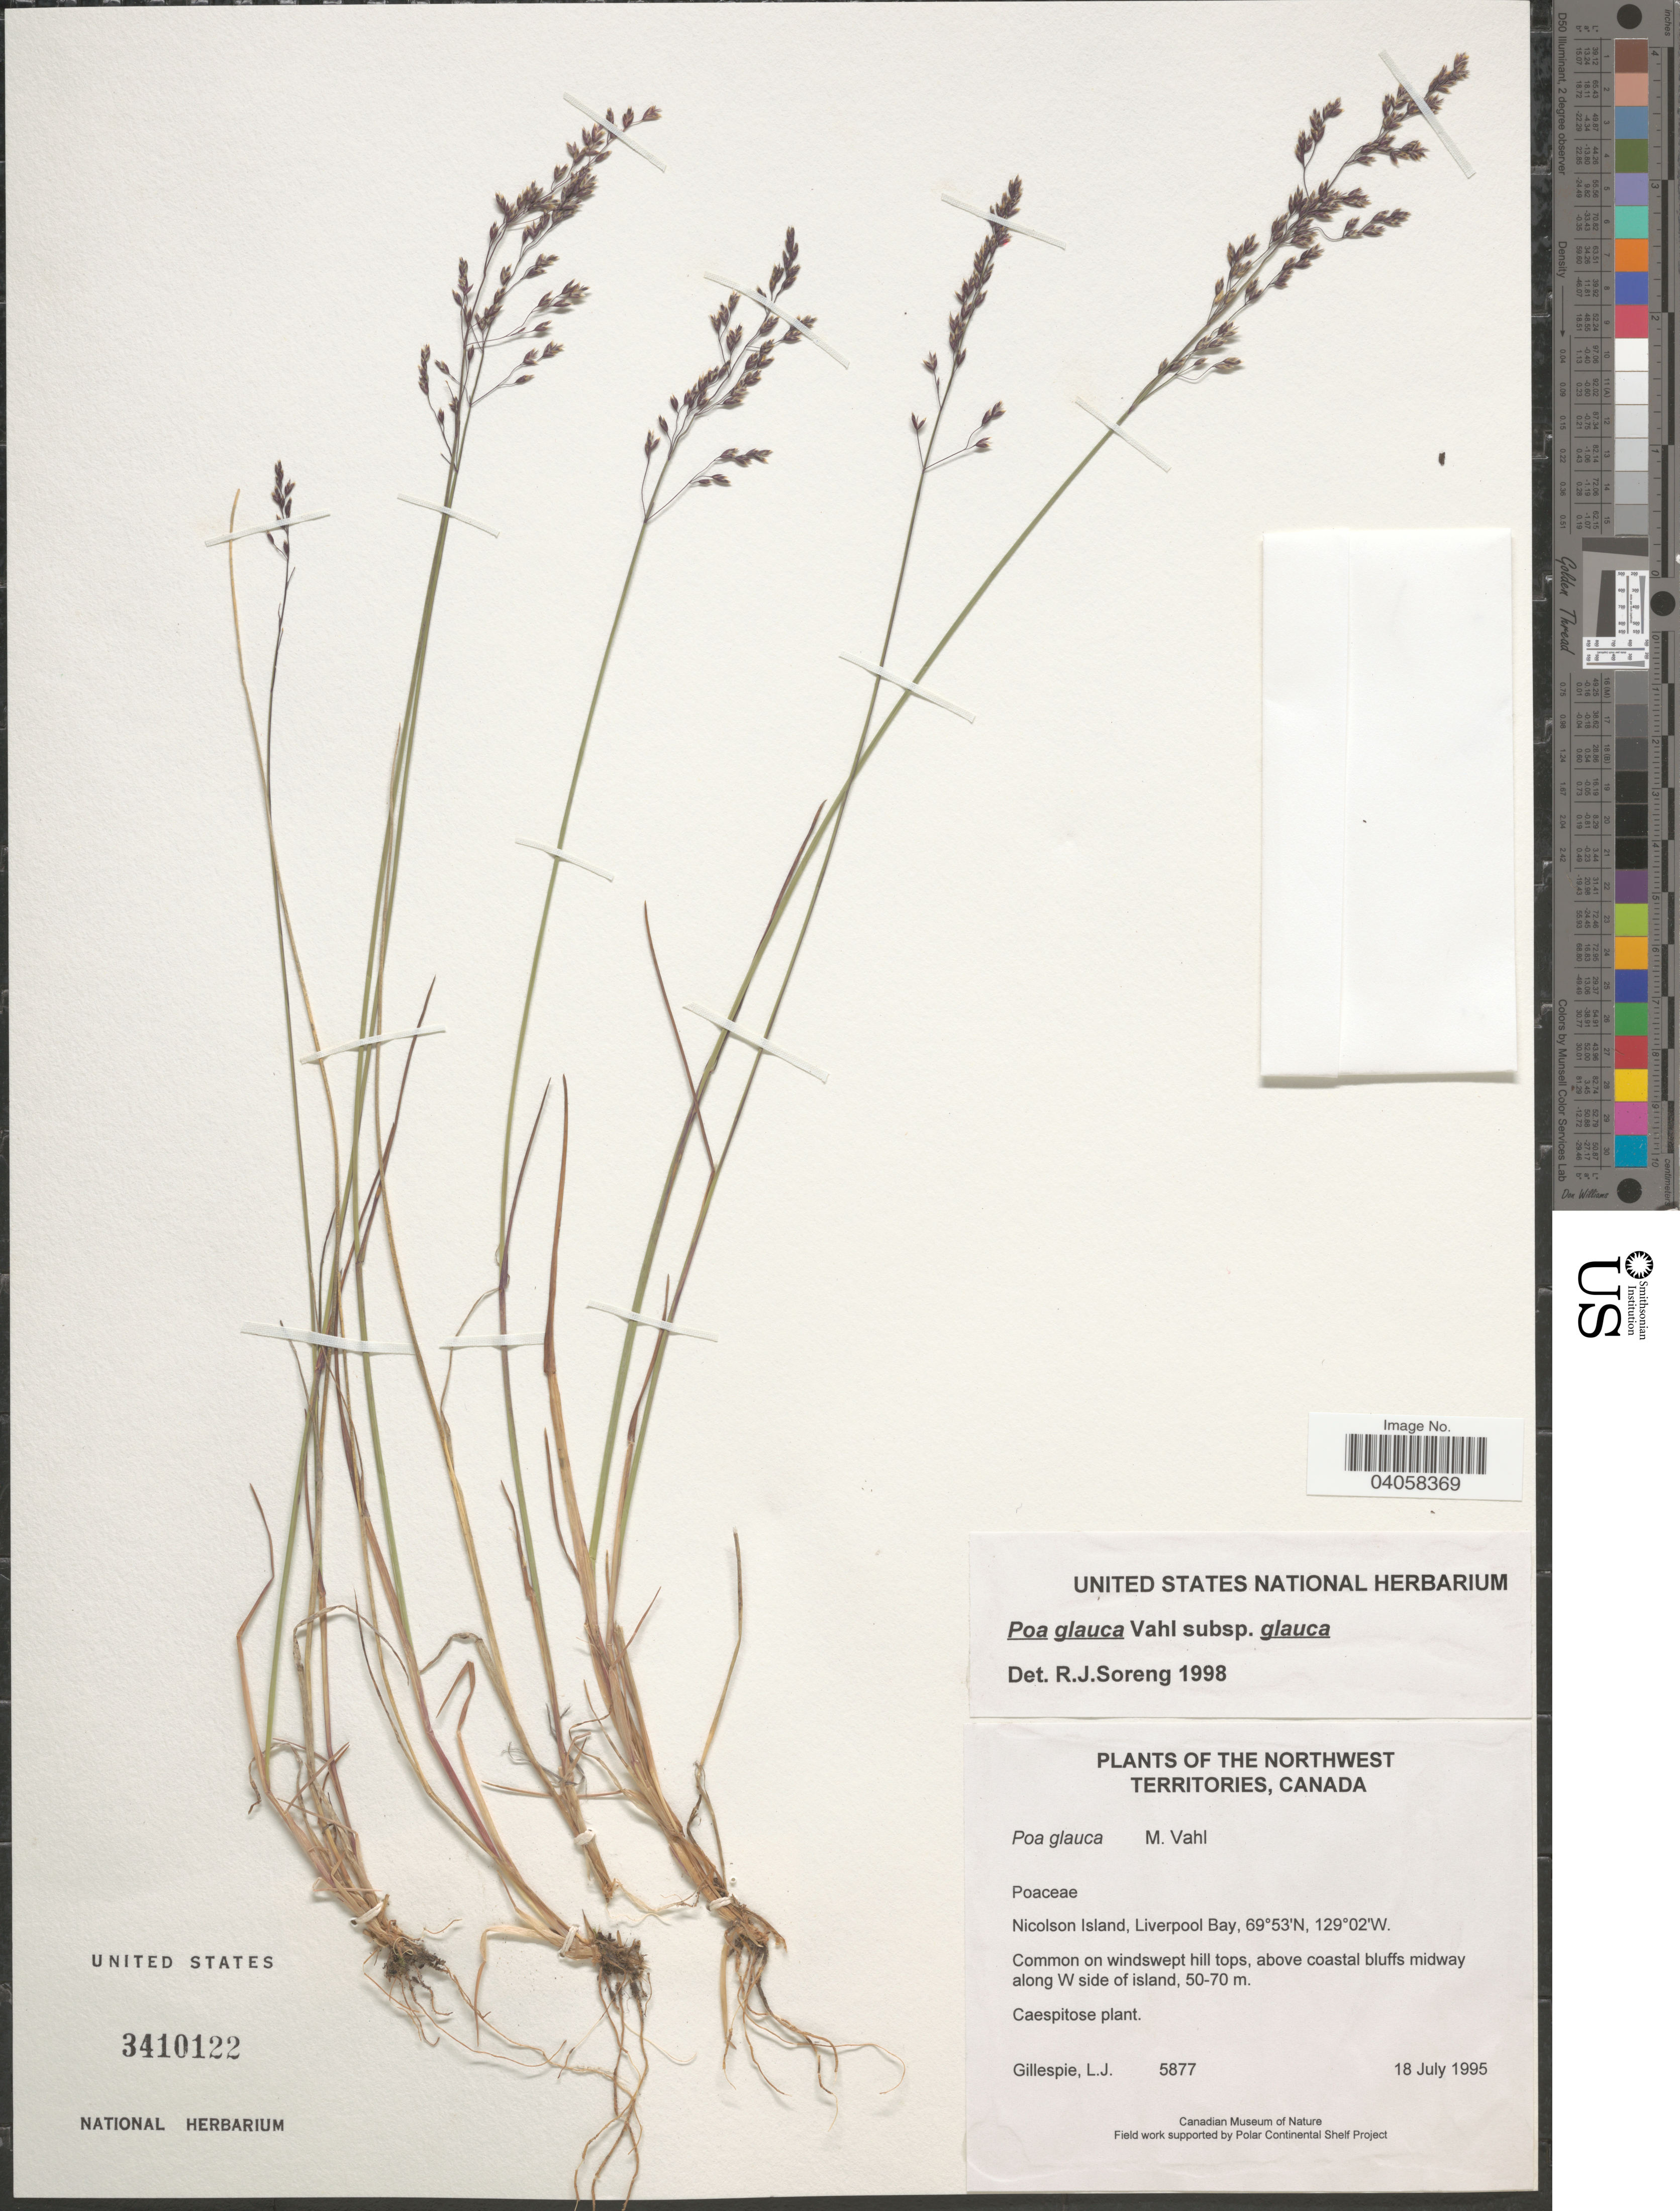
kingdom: Plantae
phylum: Tracheophyta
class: Liliopsida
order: Poales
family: Poaceae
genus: Poa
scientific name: Poa glauca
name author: Vahl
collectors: L. Gillespie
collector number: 5877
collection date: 1995-07-18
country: Canada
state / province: Northwest Territories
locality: Nicolson Island, Liverpool Bay. Common on windswept hill tops, above coastal bluffs midway along W side of island.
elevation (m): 50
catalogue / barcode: US 3410122